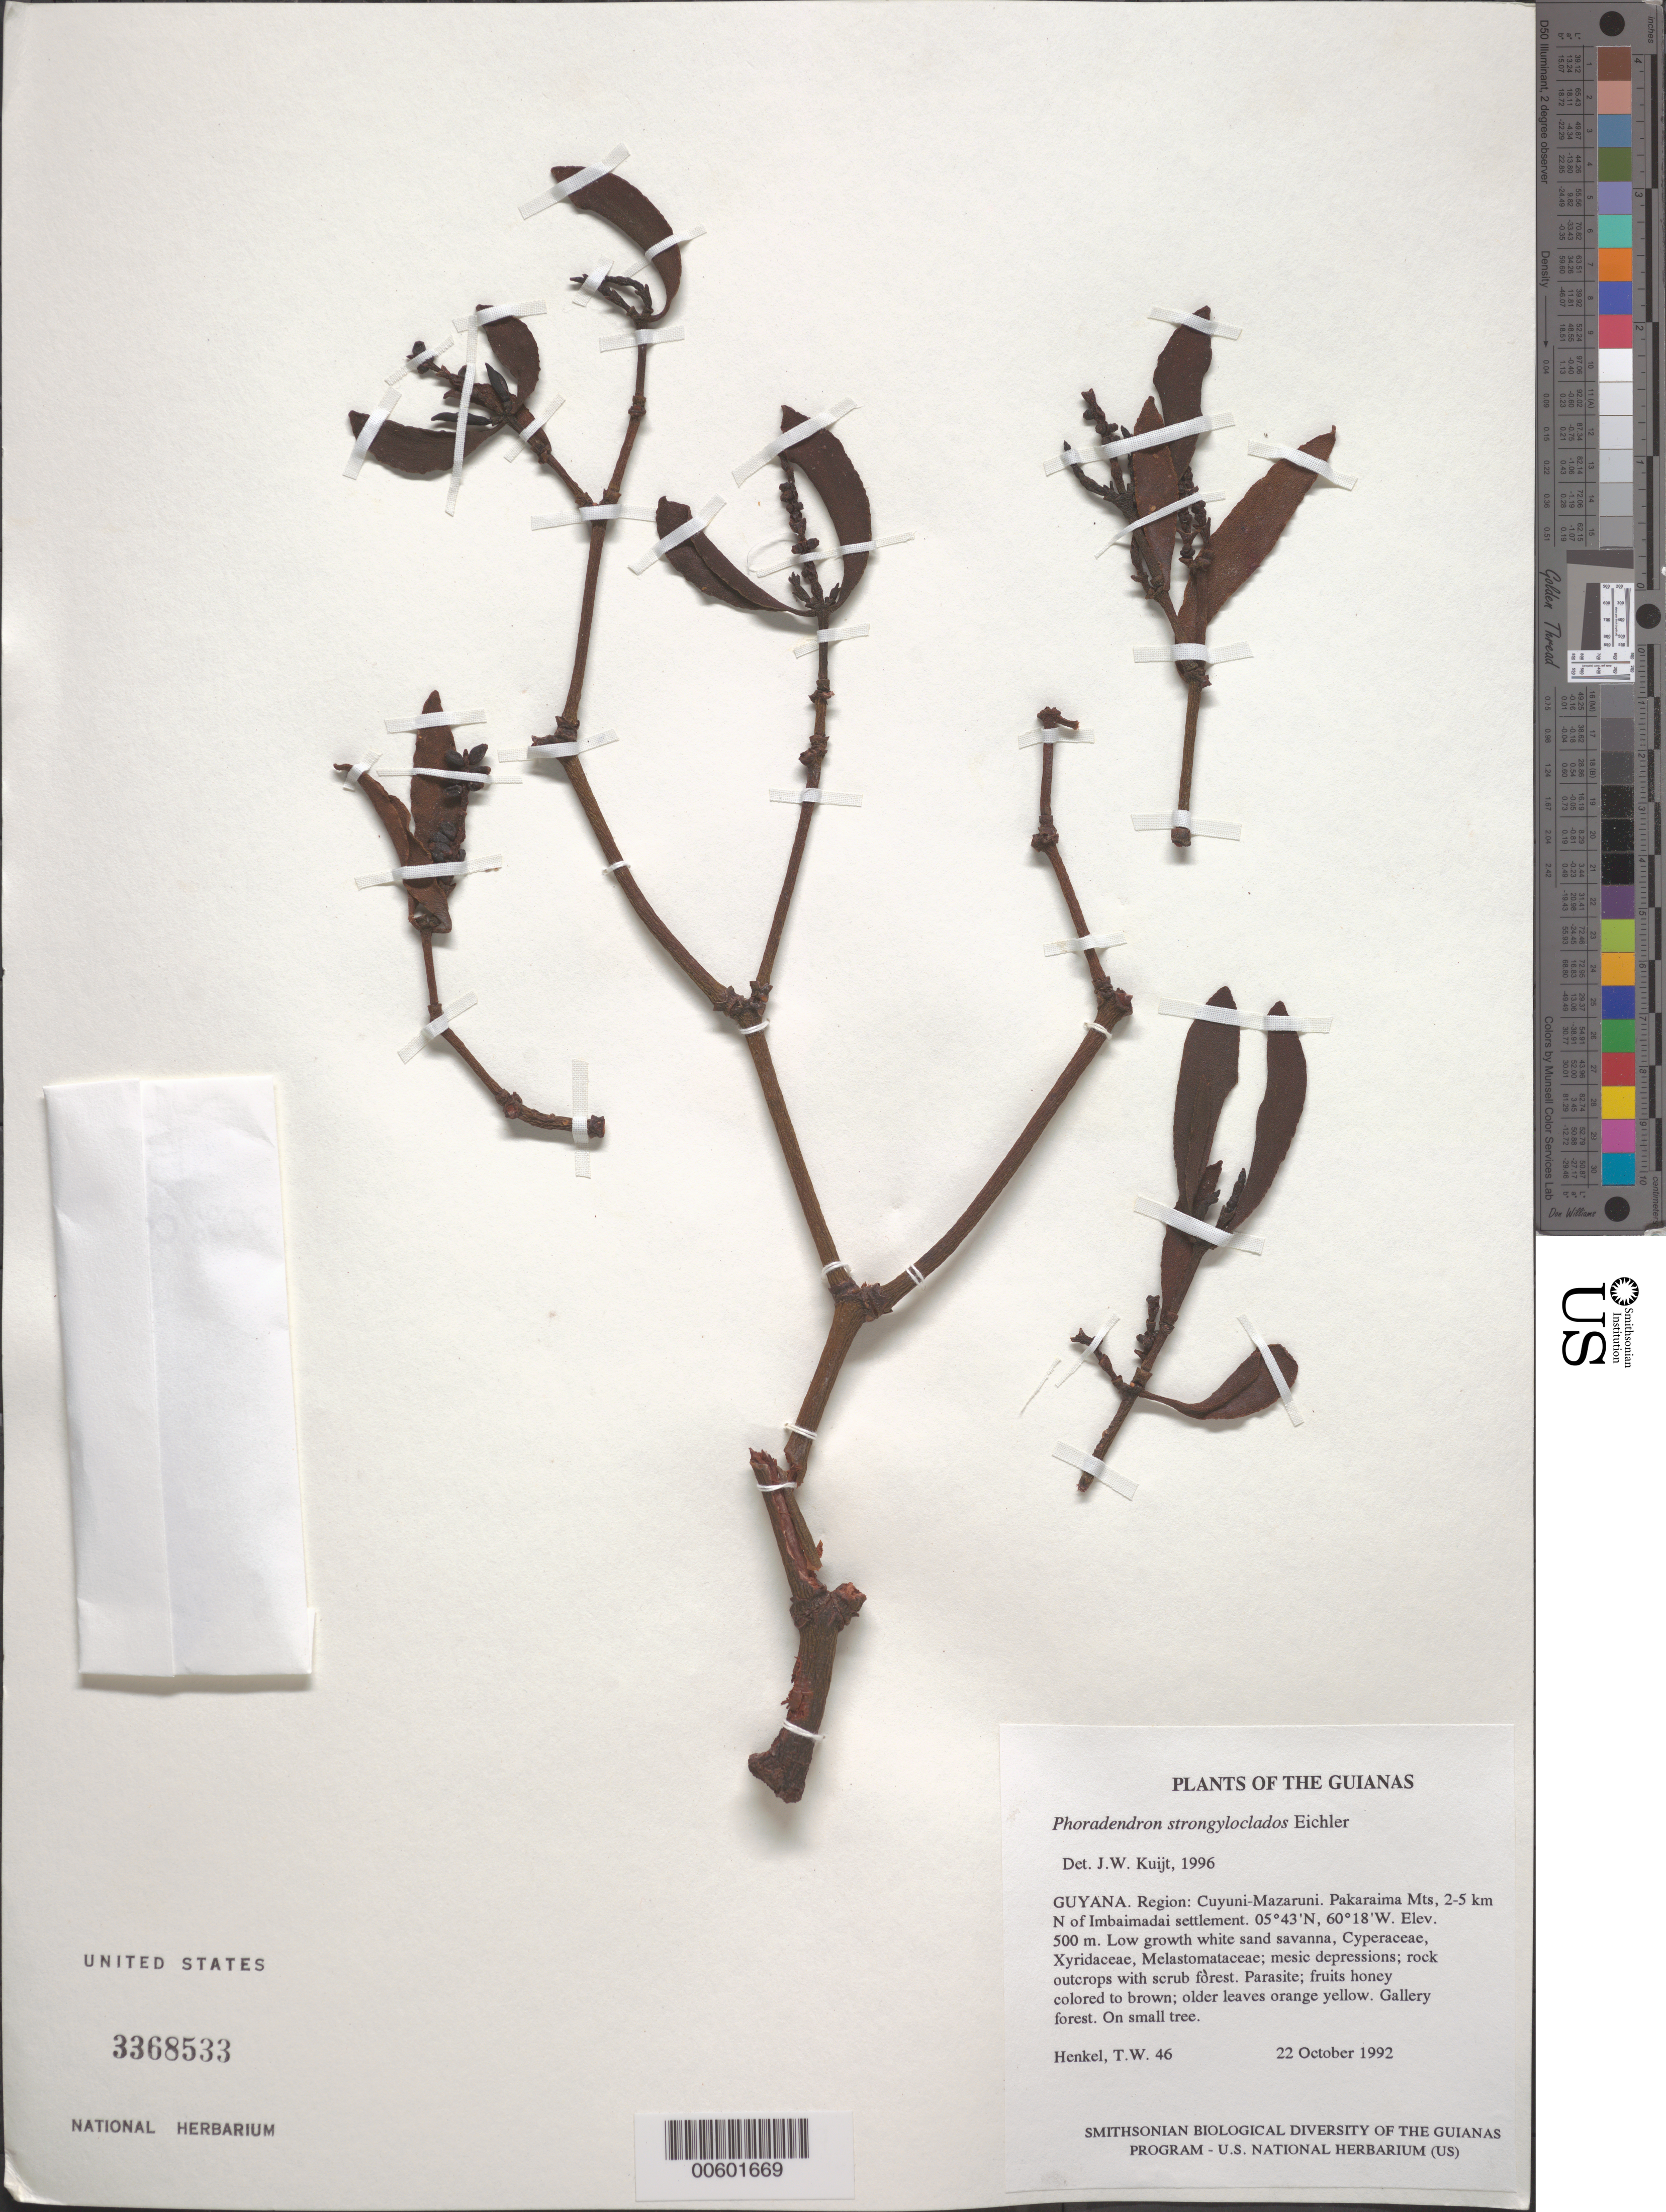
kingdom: Plantae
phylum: Tracheophyta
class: Magnoliopsida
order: Santalales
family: Viscaceae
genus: Phoradendron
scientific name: Phoradendron strongyloclados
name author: Eichler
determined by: Kuijt, Job, (CANADA)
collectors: T. Henkel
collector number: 46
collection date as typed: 22 October 1992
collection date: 1992-10-22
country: Guyana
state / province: Cuyuni-Mazaruni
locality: Pakaraima Mts, 2-5 km N of Imbaimadai settlement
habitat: Low growth white sand savanna, Cyperaceae, Xyridaceae, Melastomataceae; mesic depressions; rock outcrops with scrub forest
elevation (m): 500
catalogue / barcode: US 3368533